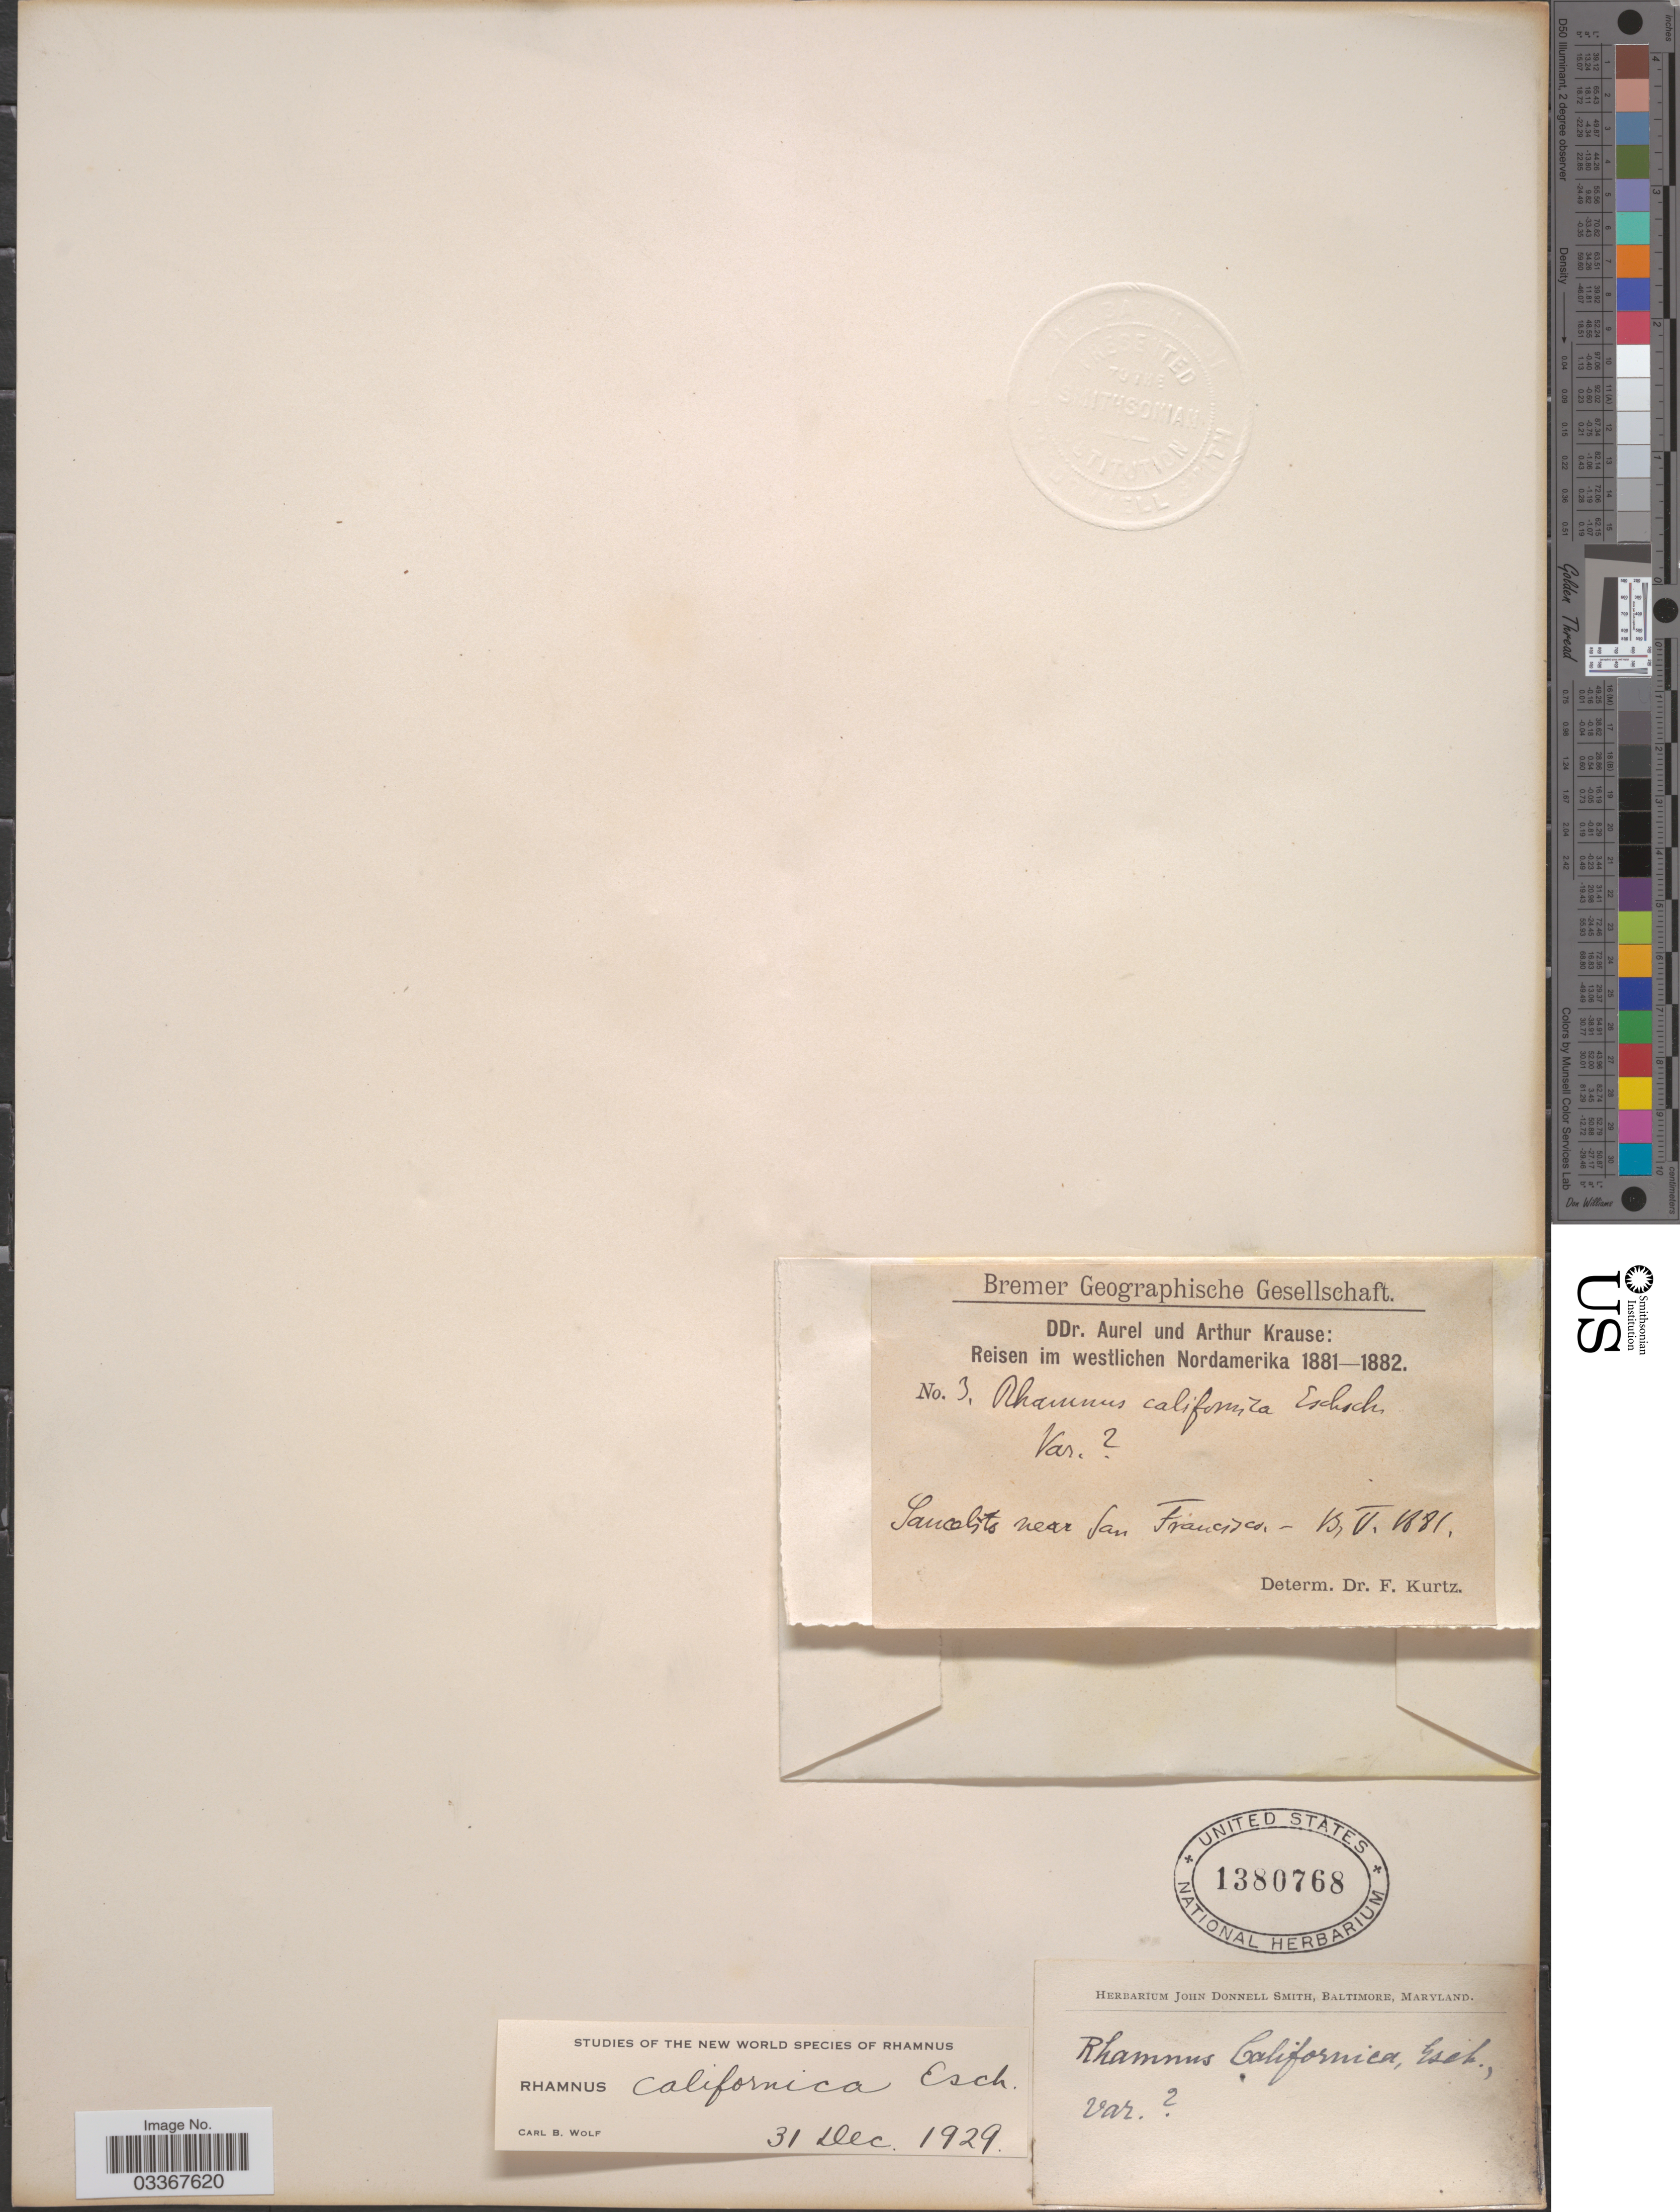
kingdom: Plantae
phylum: Tracheophyta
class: Magnoliopsida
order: Rosales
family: Rhamnaceae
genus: Frangula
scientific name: Frangula californica subsp. californica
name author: (Eschsch.) A. Gray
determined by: Strong, Mark T., (BOT), Smithsonian Institution - National Museum of Natural History (UNITED STATES)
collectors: A. Krause & A. Krause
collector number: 3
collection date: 1881-05-13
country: United States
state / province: California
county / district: San Francisco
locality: Westlichen Nordamerika, Saucelito near San Francisco.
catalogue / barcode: US 1380768